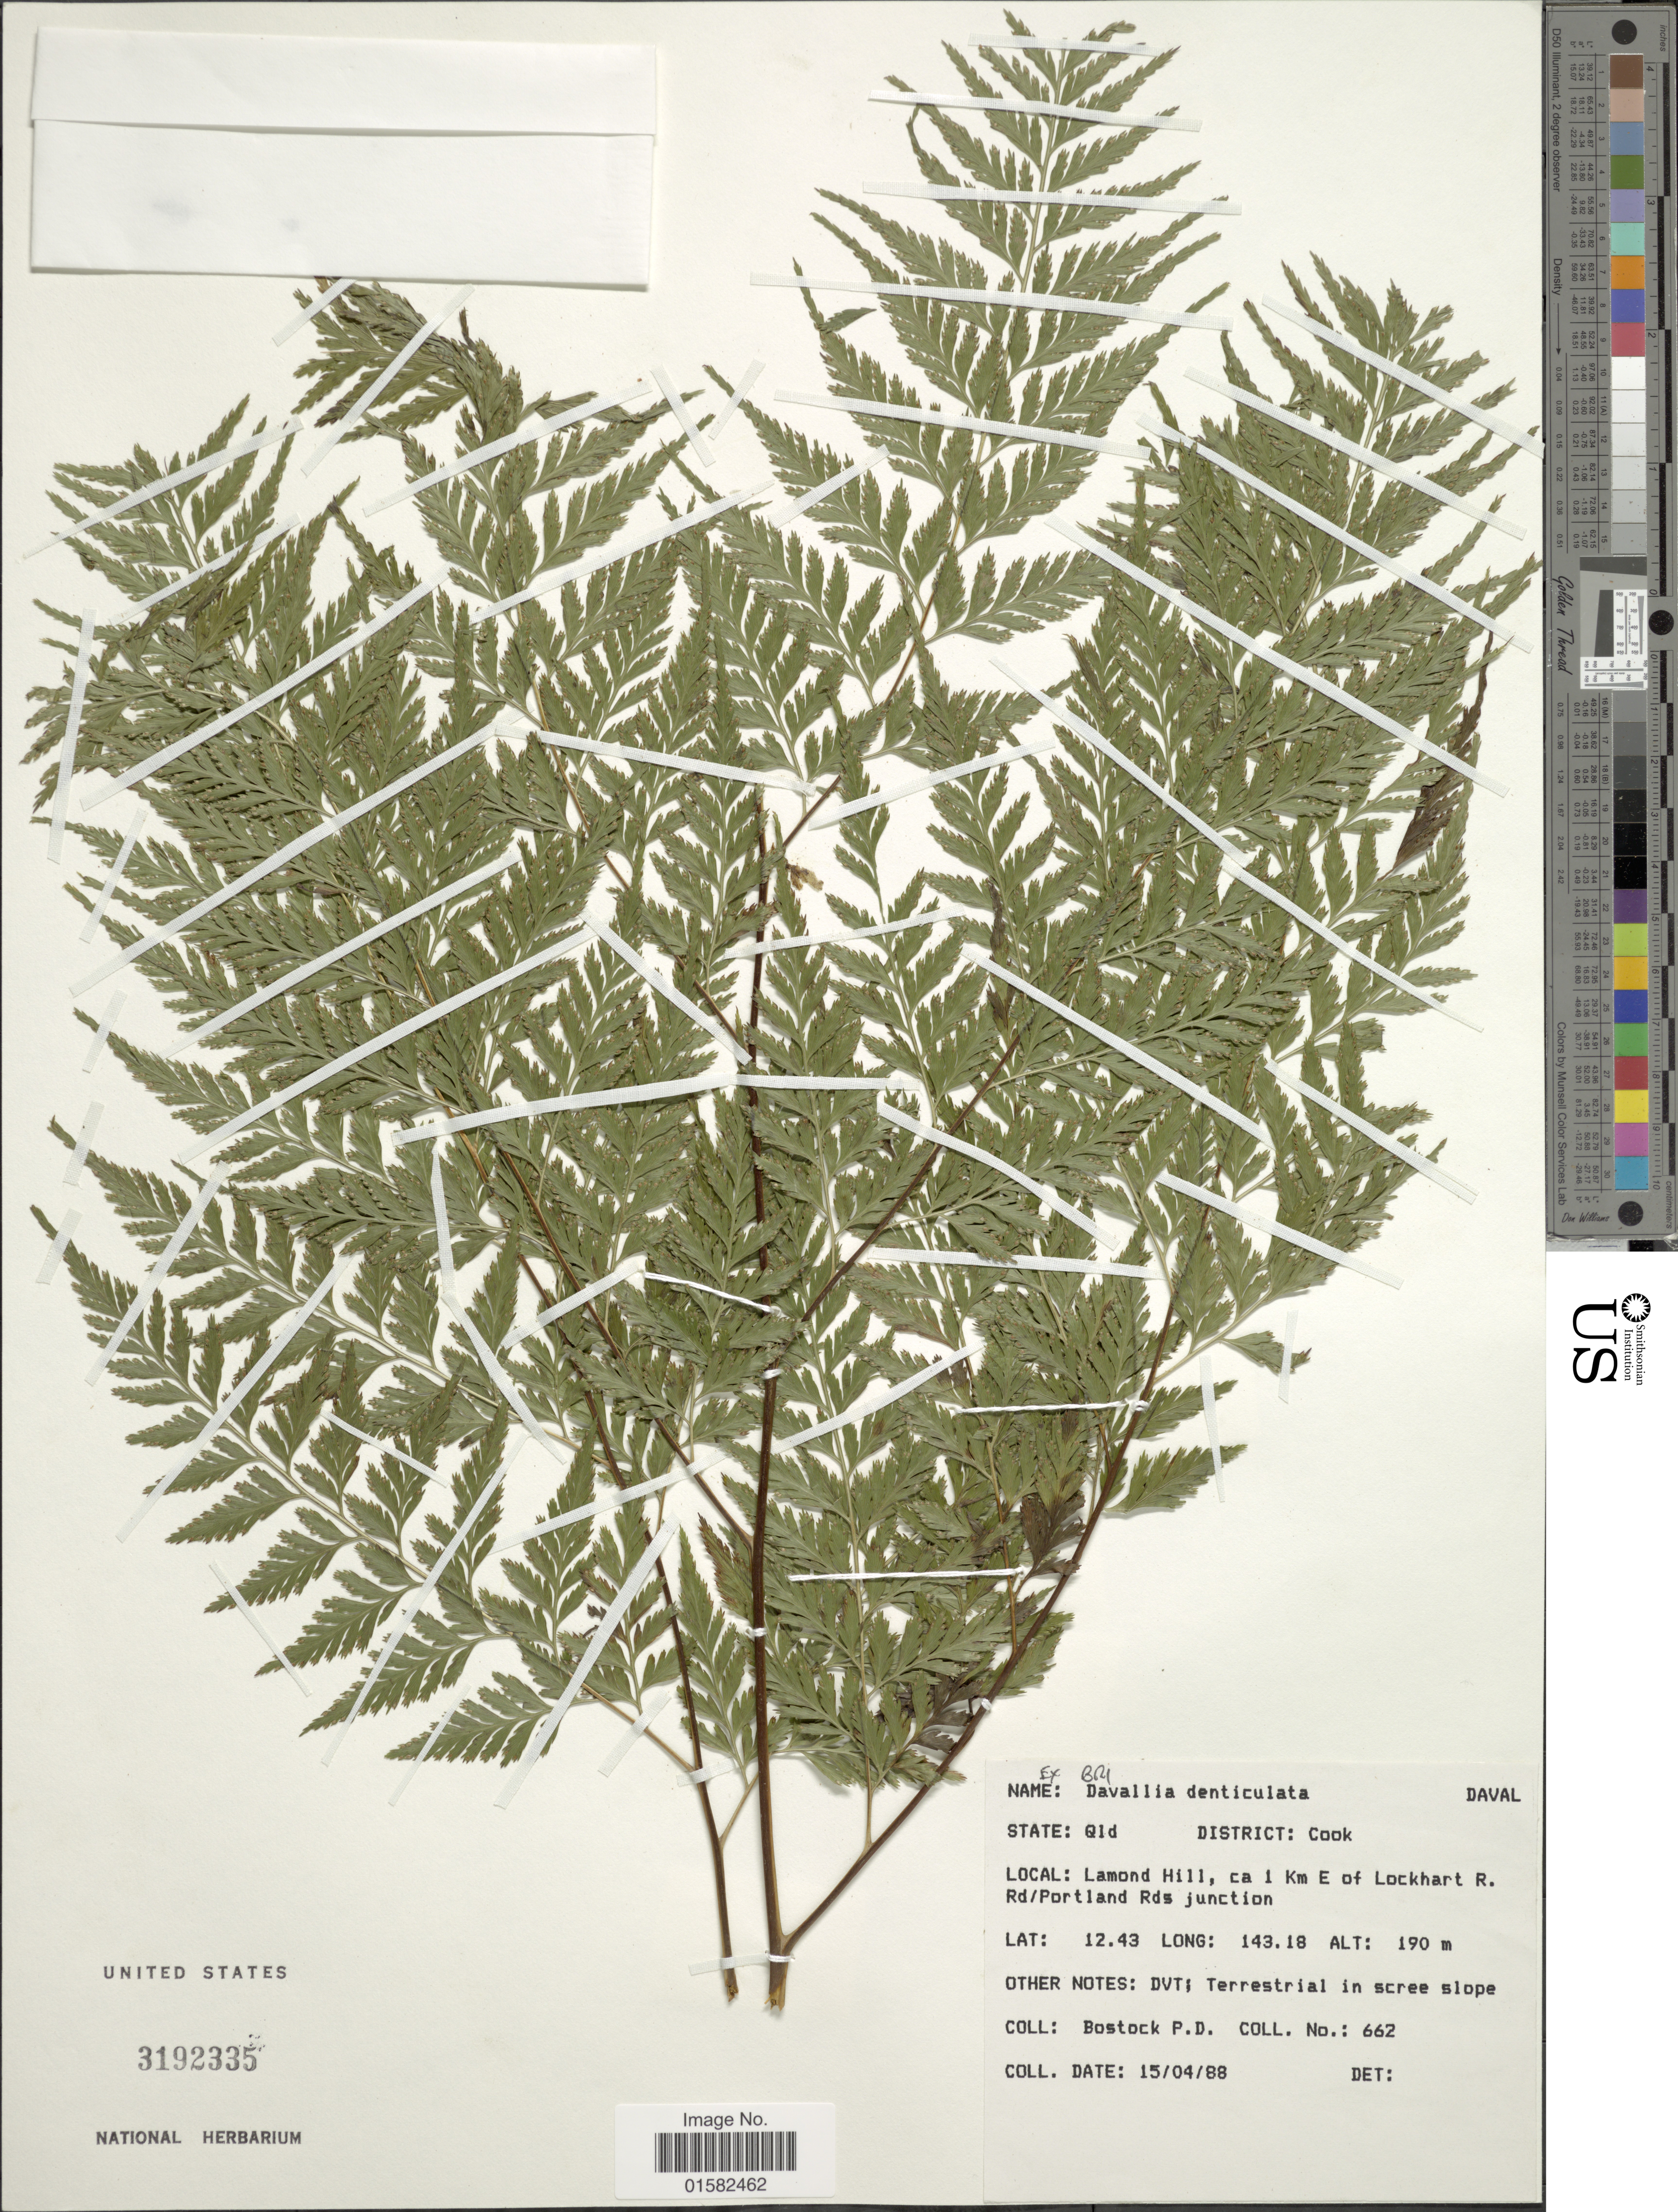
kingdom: Plantae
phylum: Tracheophyta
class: Polypodiopsida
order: Polypodiales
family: Davalliaceae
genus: Wibelia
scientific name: Wibelia denticulata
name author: (Burm. f.) M. Kato & Tsutsumi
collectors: P. Bostock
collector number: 662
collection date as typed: Transcribed d/m/y: 15/4/88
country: Australia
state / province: Queensland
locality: Dsitrict Cook, Lamond Hill, ca 1 km E of Lockhart R. Rd/Portland Rds junction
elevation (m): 190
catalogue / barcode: US 3192335